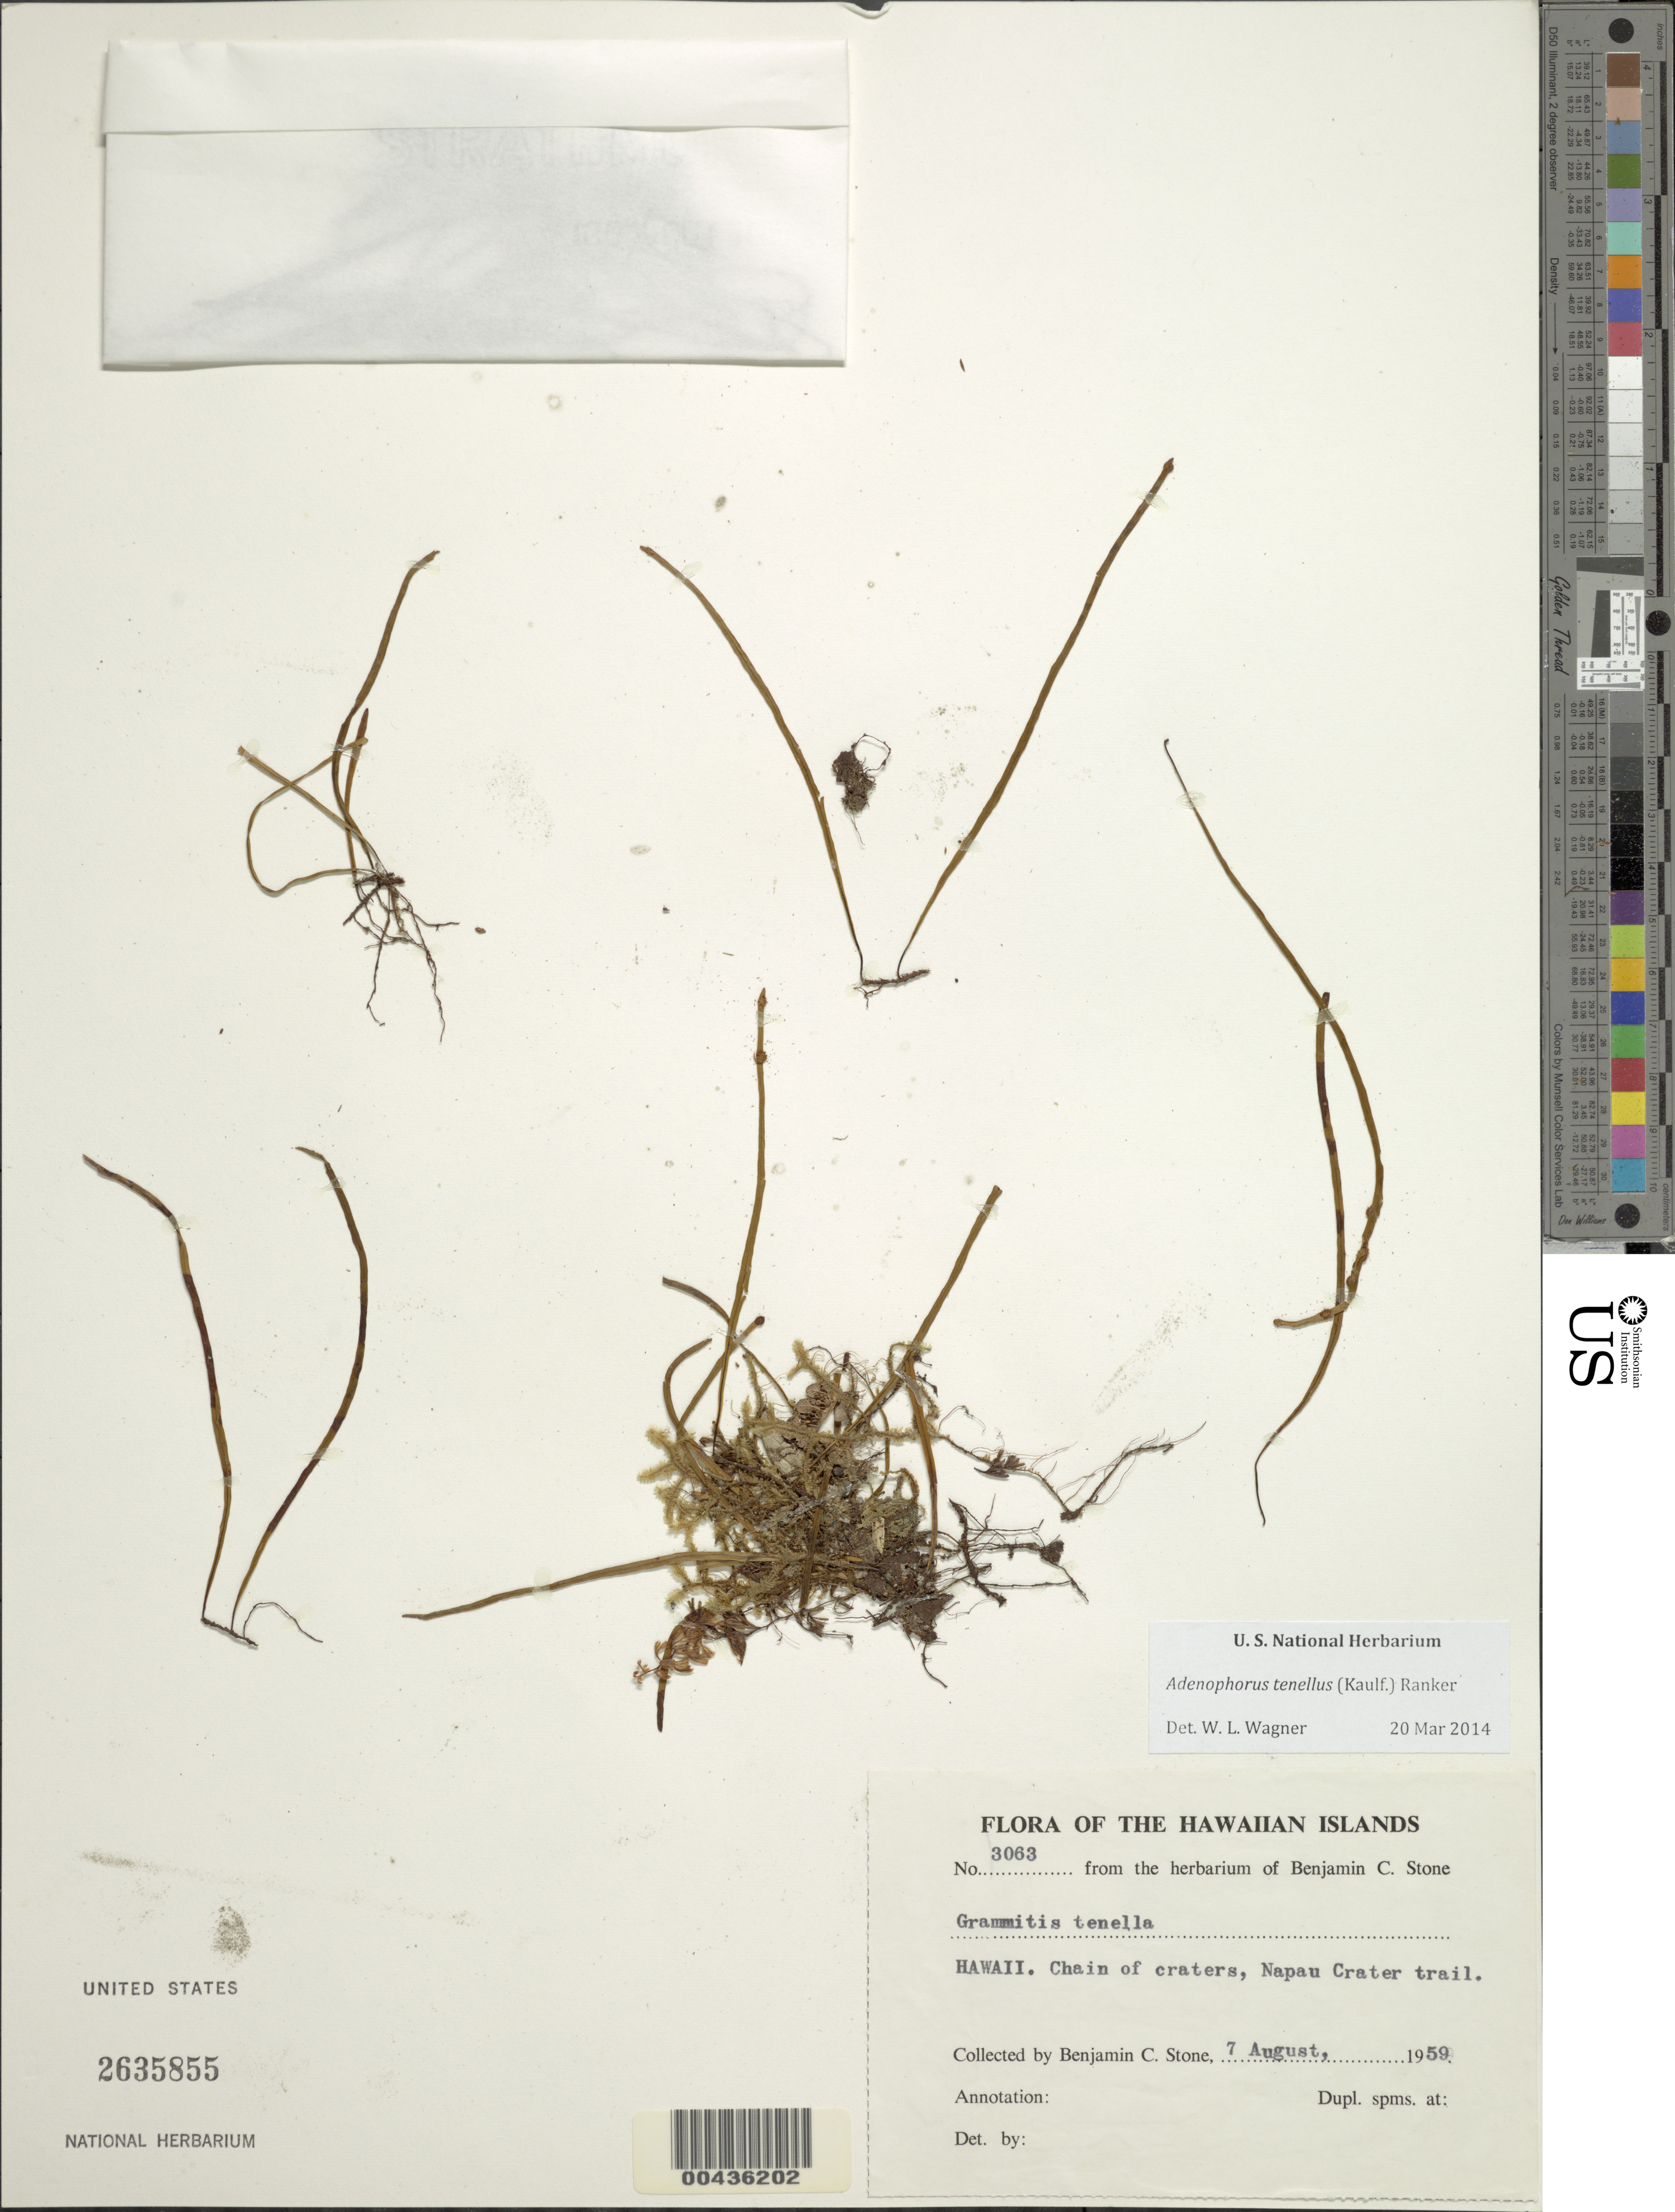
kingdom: Plantae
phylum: Tracheophyta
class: Polypodiopsida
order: Polypodiales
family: Polypodiaceae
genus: Adenophorus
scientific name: Adenophorus tenellus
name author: (Kaulf.) Ranker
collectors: B. C. Stone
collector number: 3063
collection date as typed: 7 Aug 1959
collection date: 1959-08-07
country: United States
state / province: Hawaii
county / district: Hawaii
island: Hawaii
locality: Chain of craters, Napau Crater trail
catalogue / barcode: US 2635855